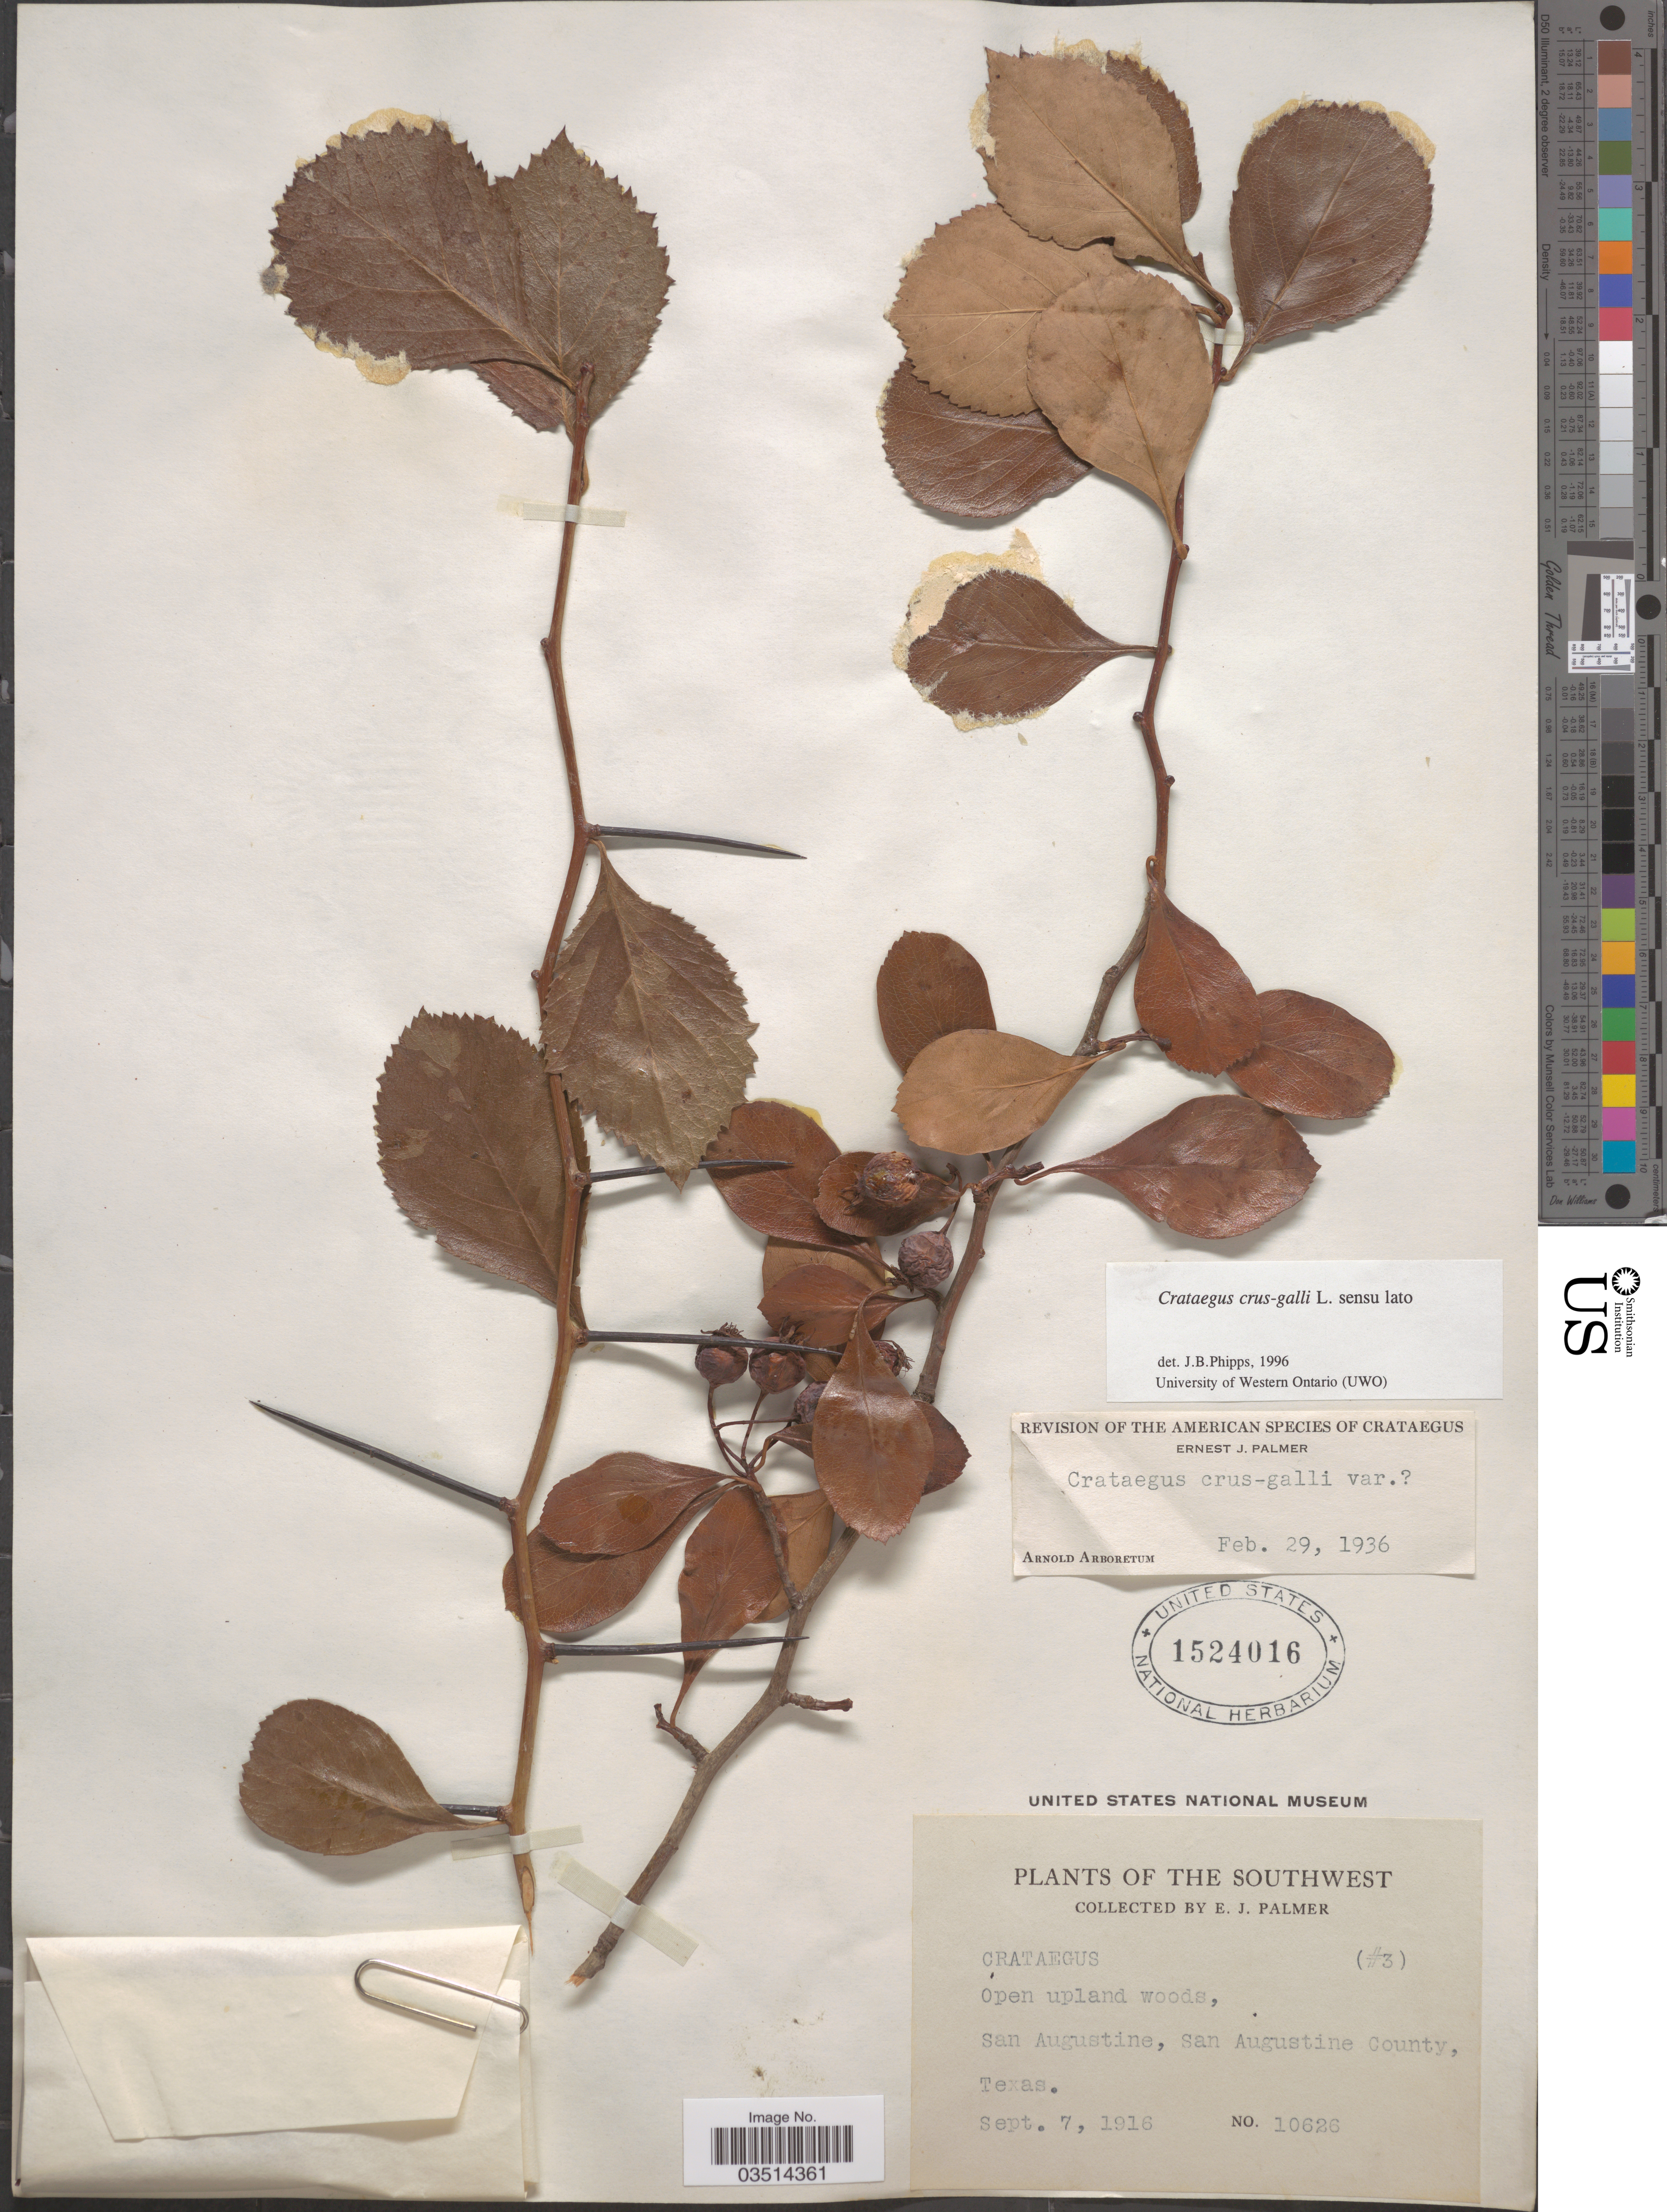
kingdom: Plantae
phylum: Tracheophyta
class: Magnoliopsida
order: Rosales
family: Rosaceae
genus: Crataegus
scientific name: Crataegus crus-galli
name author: L.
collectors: E. J. Palmer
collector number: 10626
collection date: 1916-09-07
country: United States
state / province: Texas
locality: Southwest. San Augustine, San Augustine County.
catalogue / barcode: US 1524016